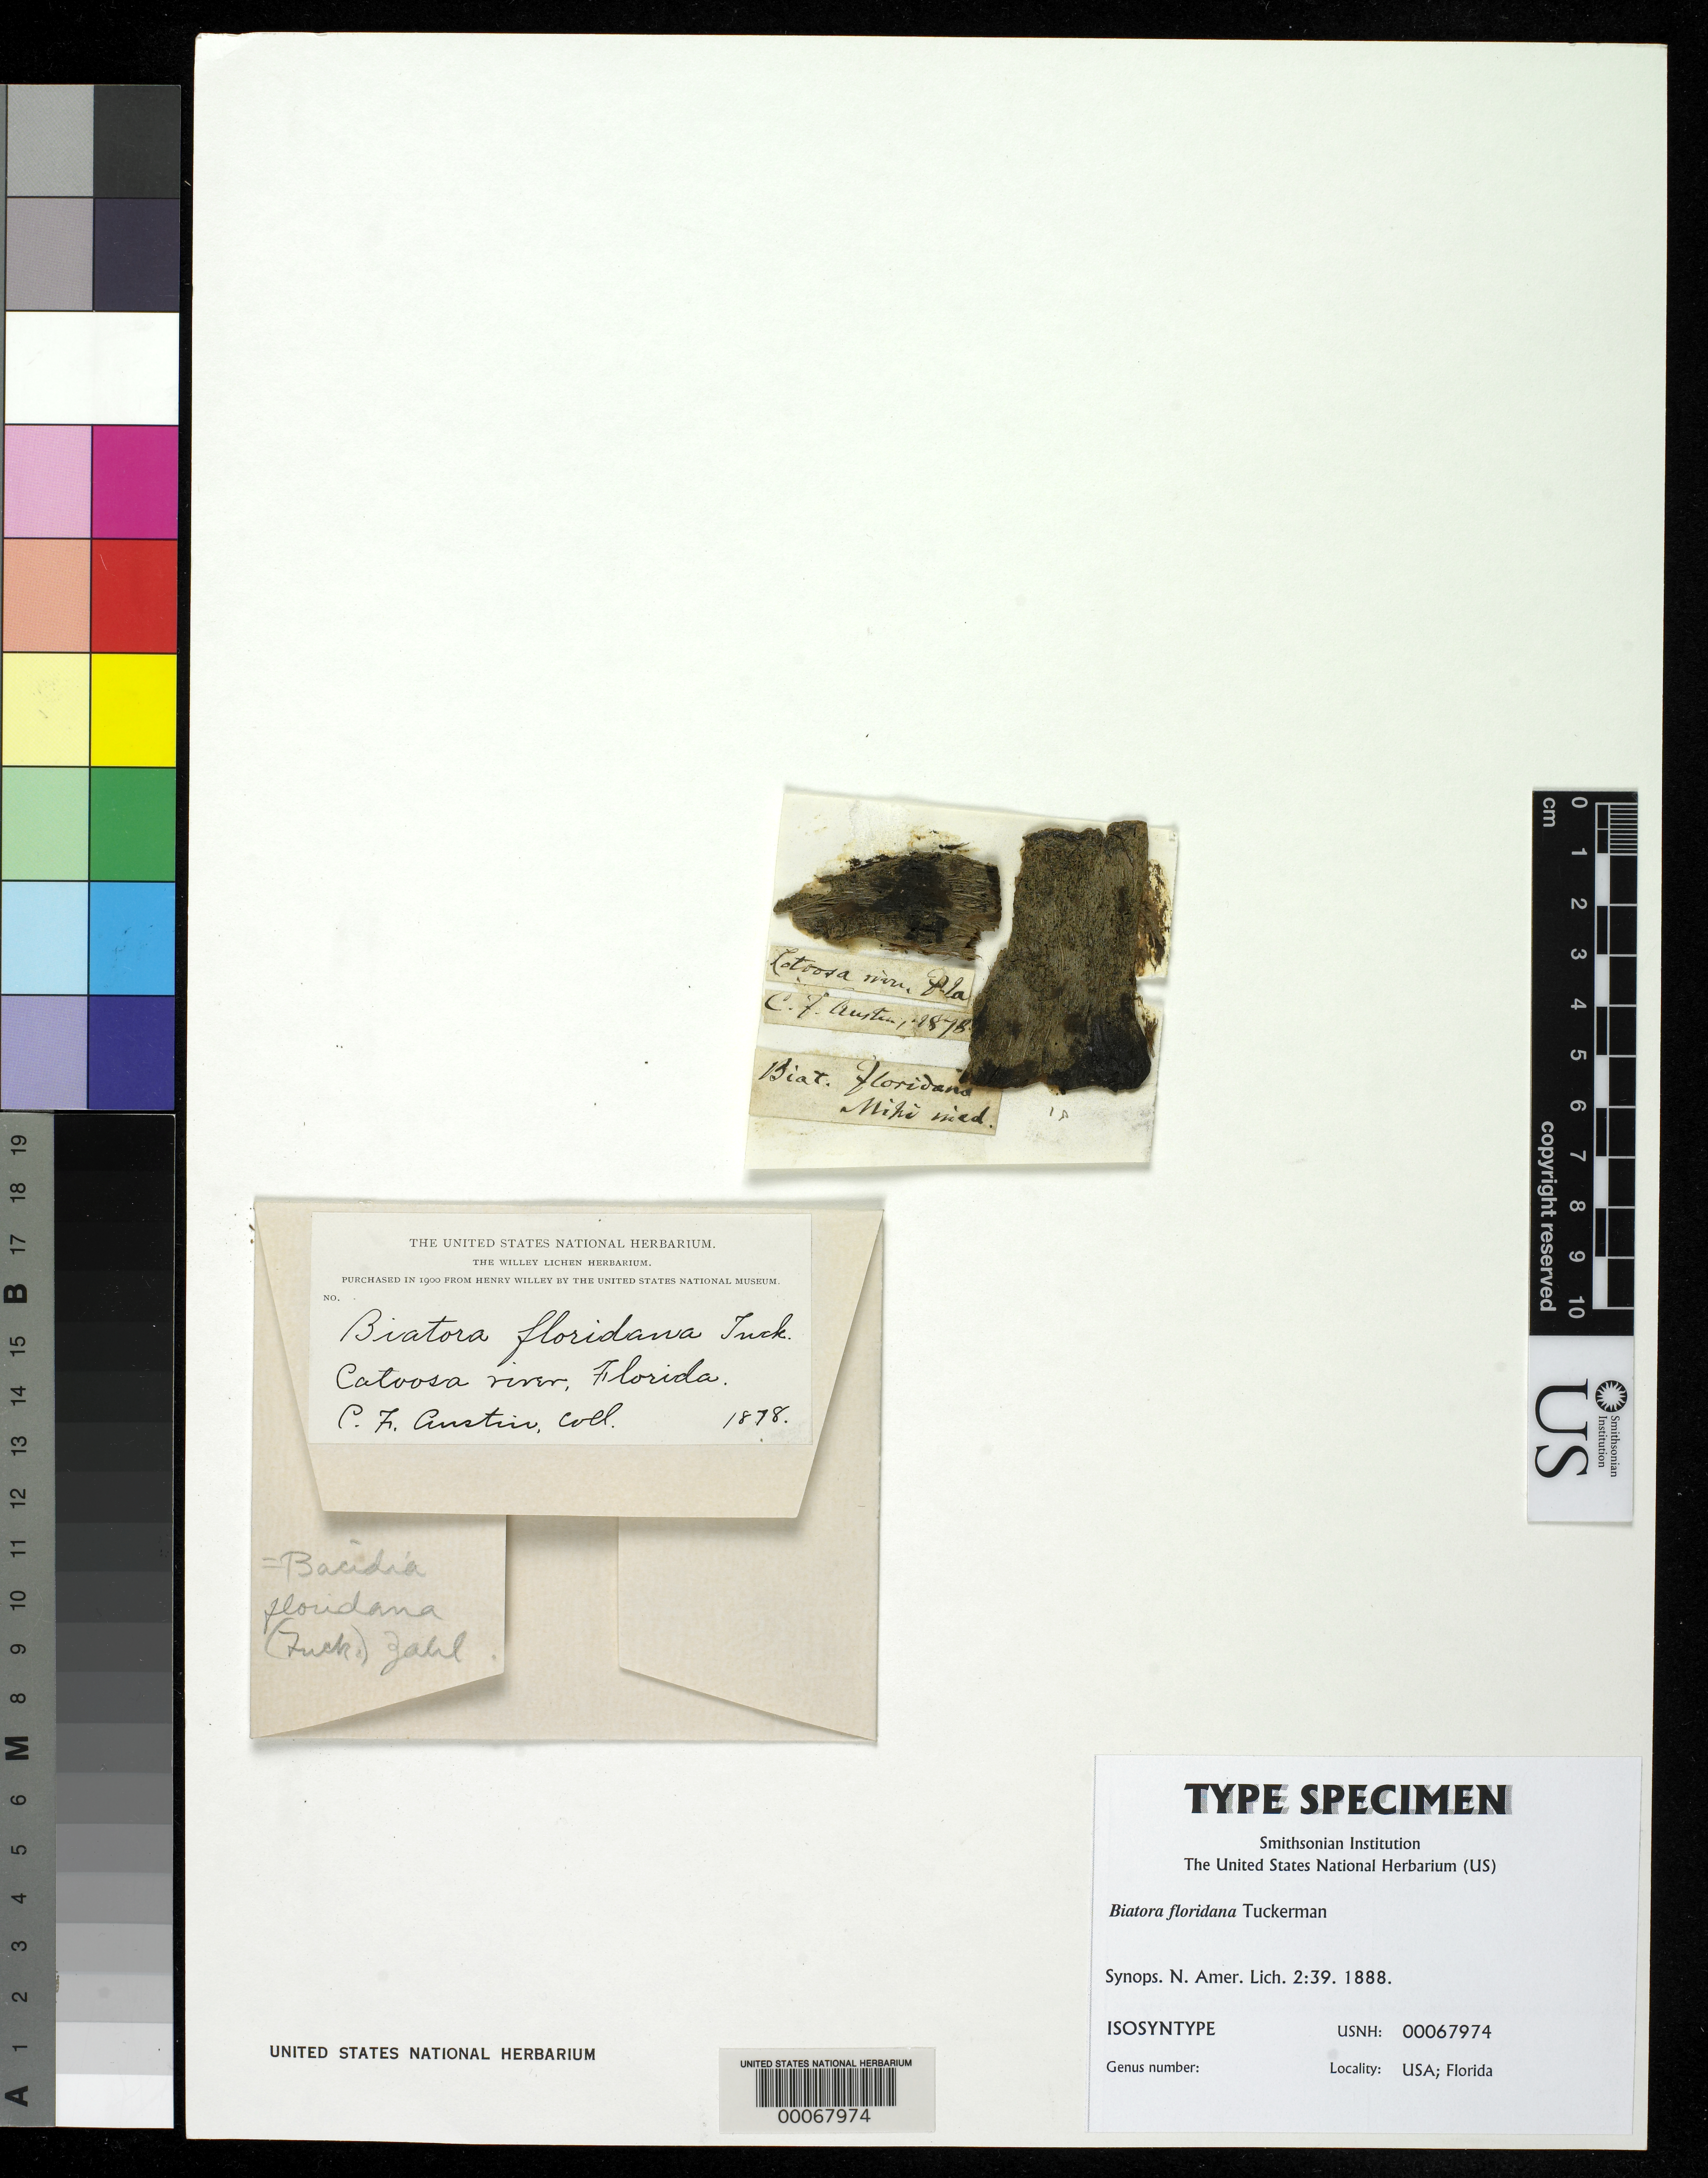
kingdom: Fungi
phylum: Ascomycota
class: Lecanoromycetes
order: Lecanorales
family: Ramalinaceae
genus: Biatora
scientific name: Biatora floridana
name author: Tuck.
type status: Isosyntype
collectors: C. F. Austin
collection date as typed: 1878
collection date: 1878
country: United States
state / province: Florida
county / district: Glades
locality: Caloosa River.